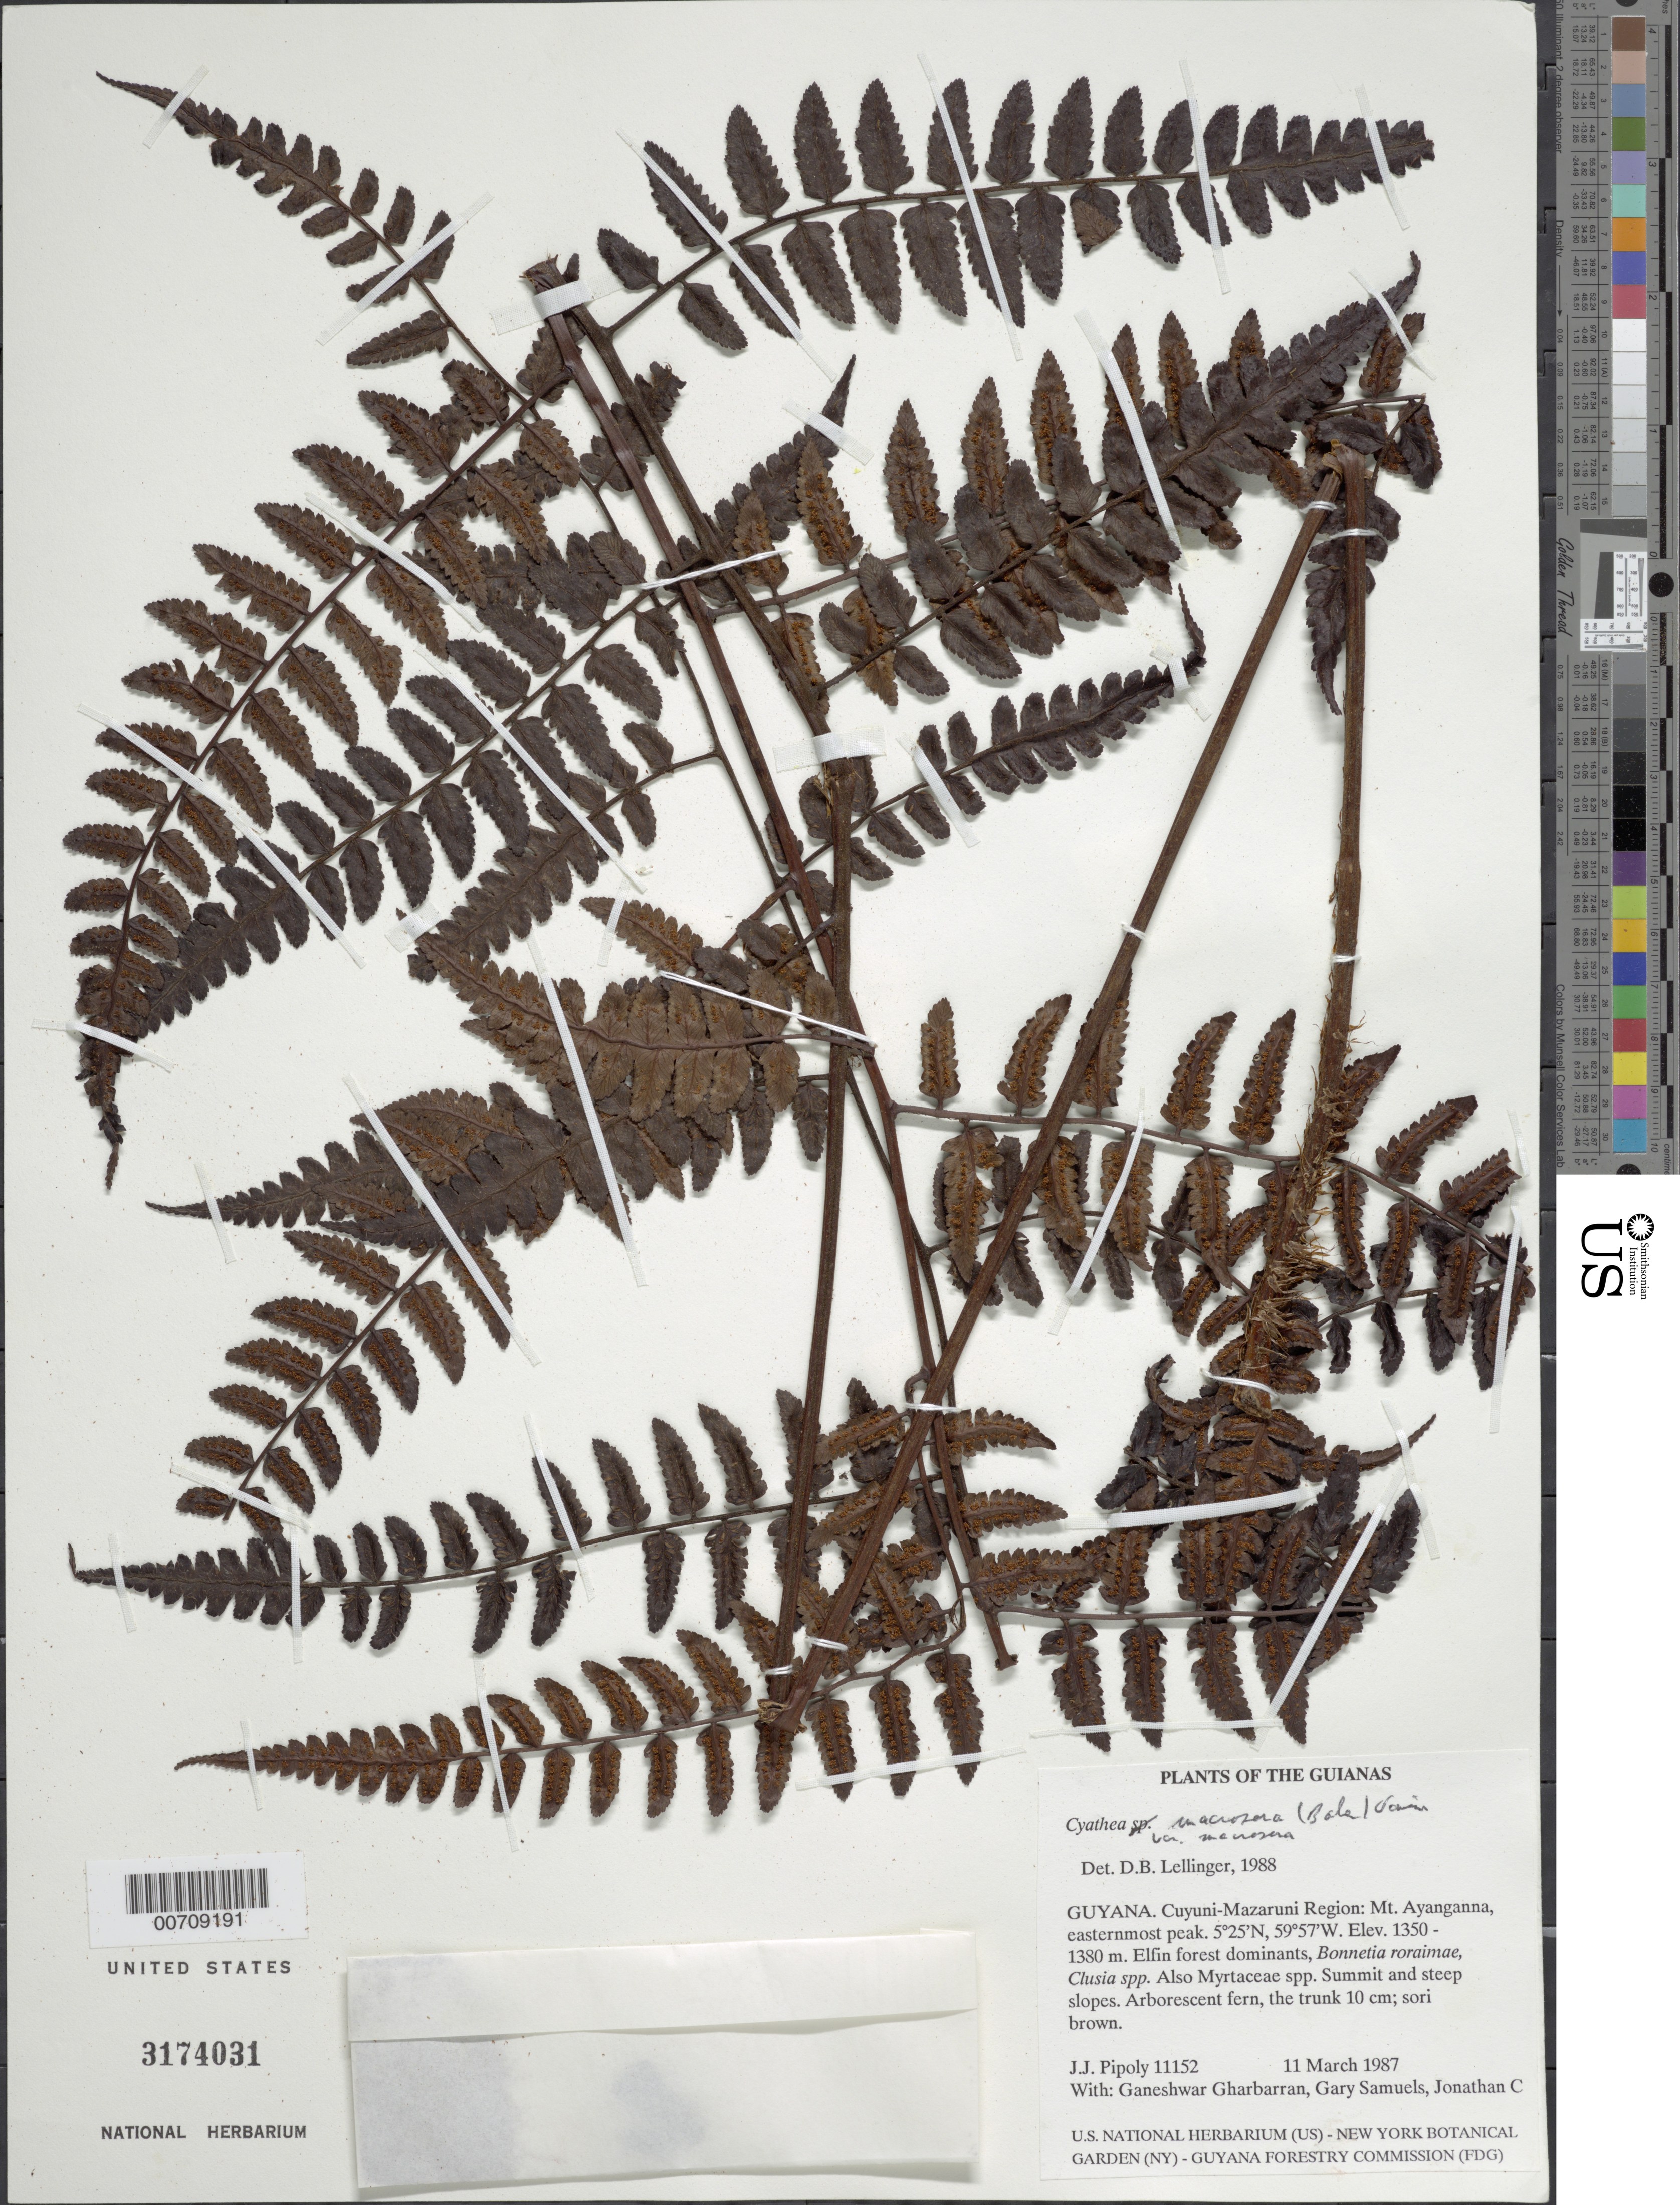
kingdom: Plantae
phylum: Tracheophyta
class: Polypodiopsida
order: Cyatheales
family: Cyatheaceae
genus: Cyathea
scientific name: Cyathea macrosora var. macrosora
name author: (Baker) Domin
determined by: Lellinger, David B., (BOT), Smithsonian Institution - National Museum of Natural History (UNITED STATES)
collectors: J. J. Pipoly, G. Gharbarran, G. Samuels & J. Chin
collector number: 11152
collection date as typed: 11 March 1987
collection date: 1987-03-11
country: Guyana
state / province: Cuyuni-Mazaruni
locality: Mt. Ayanganna, easternmost peak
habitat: Summit and steep slopes. Elfin forest dominated by Bonnetia roraimae, Clusia spp., various Myrtaceae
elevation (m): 1350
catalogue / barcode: US 3174031